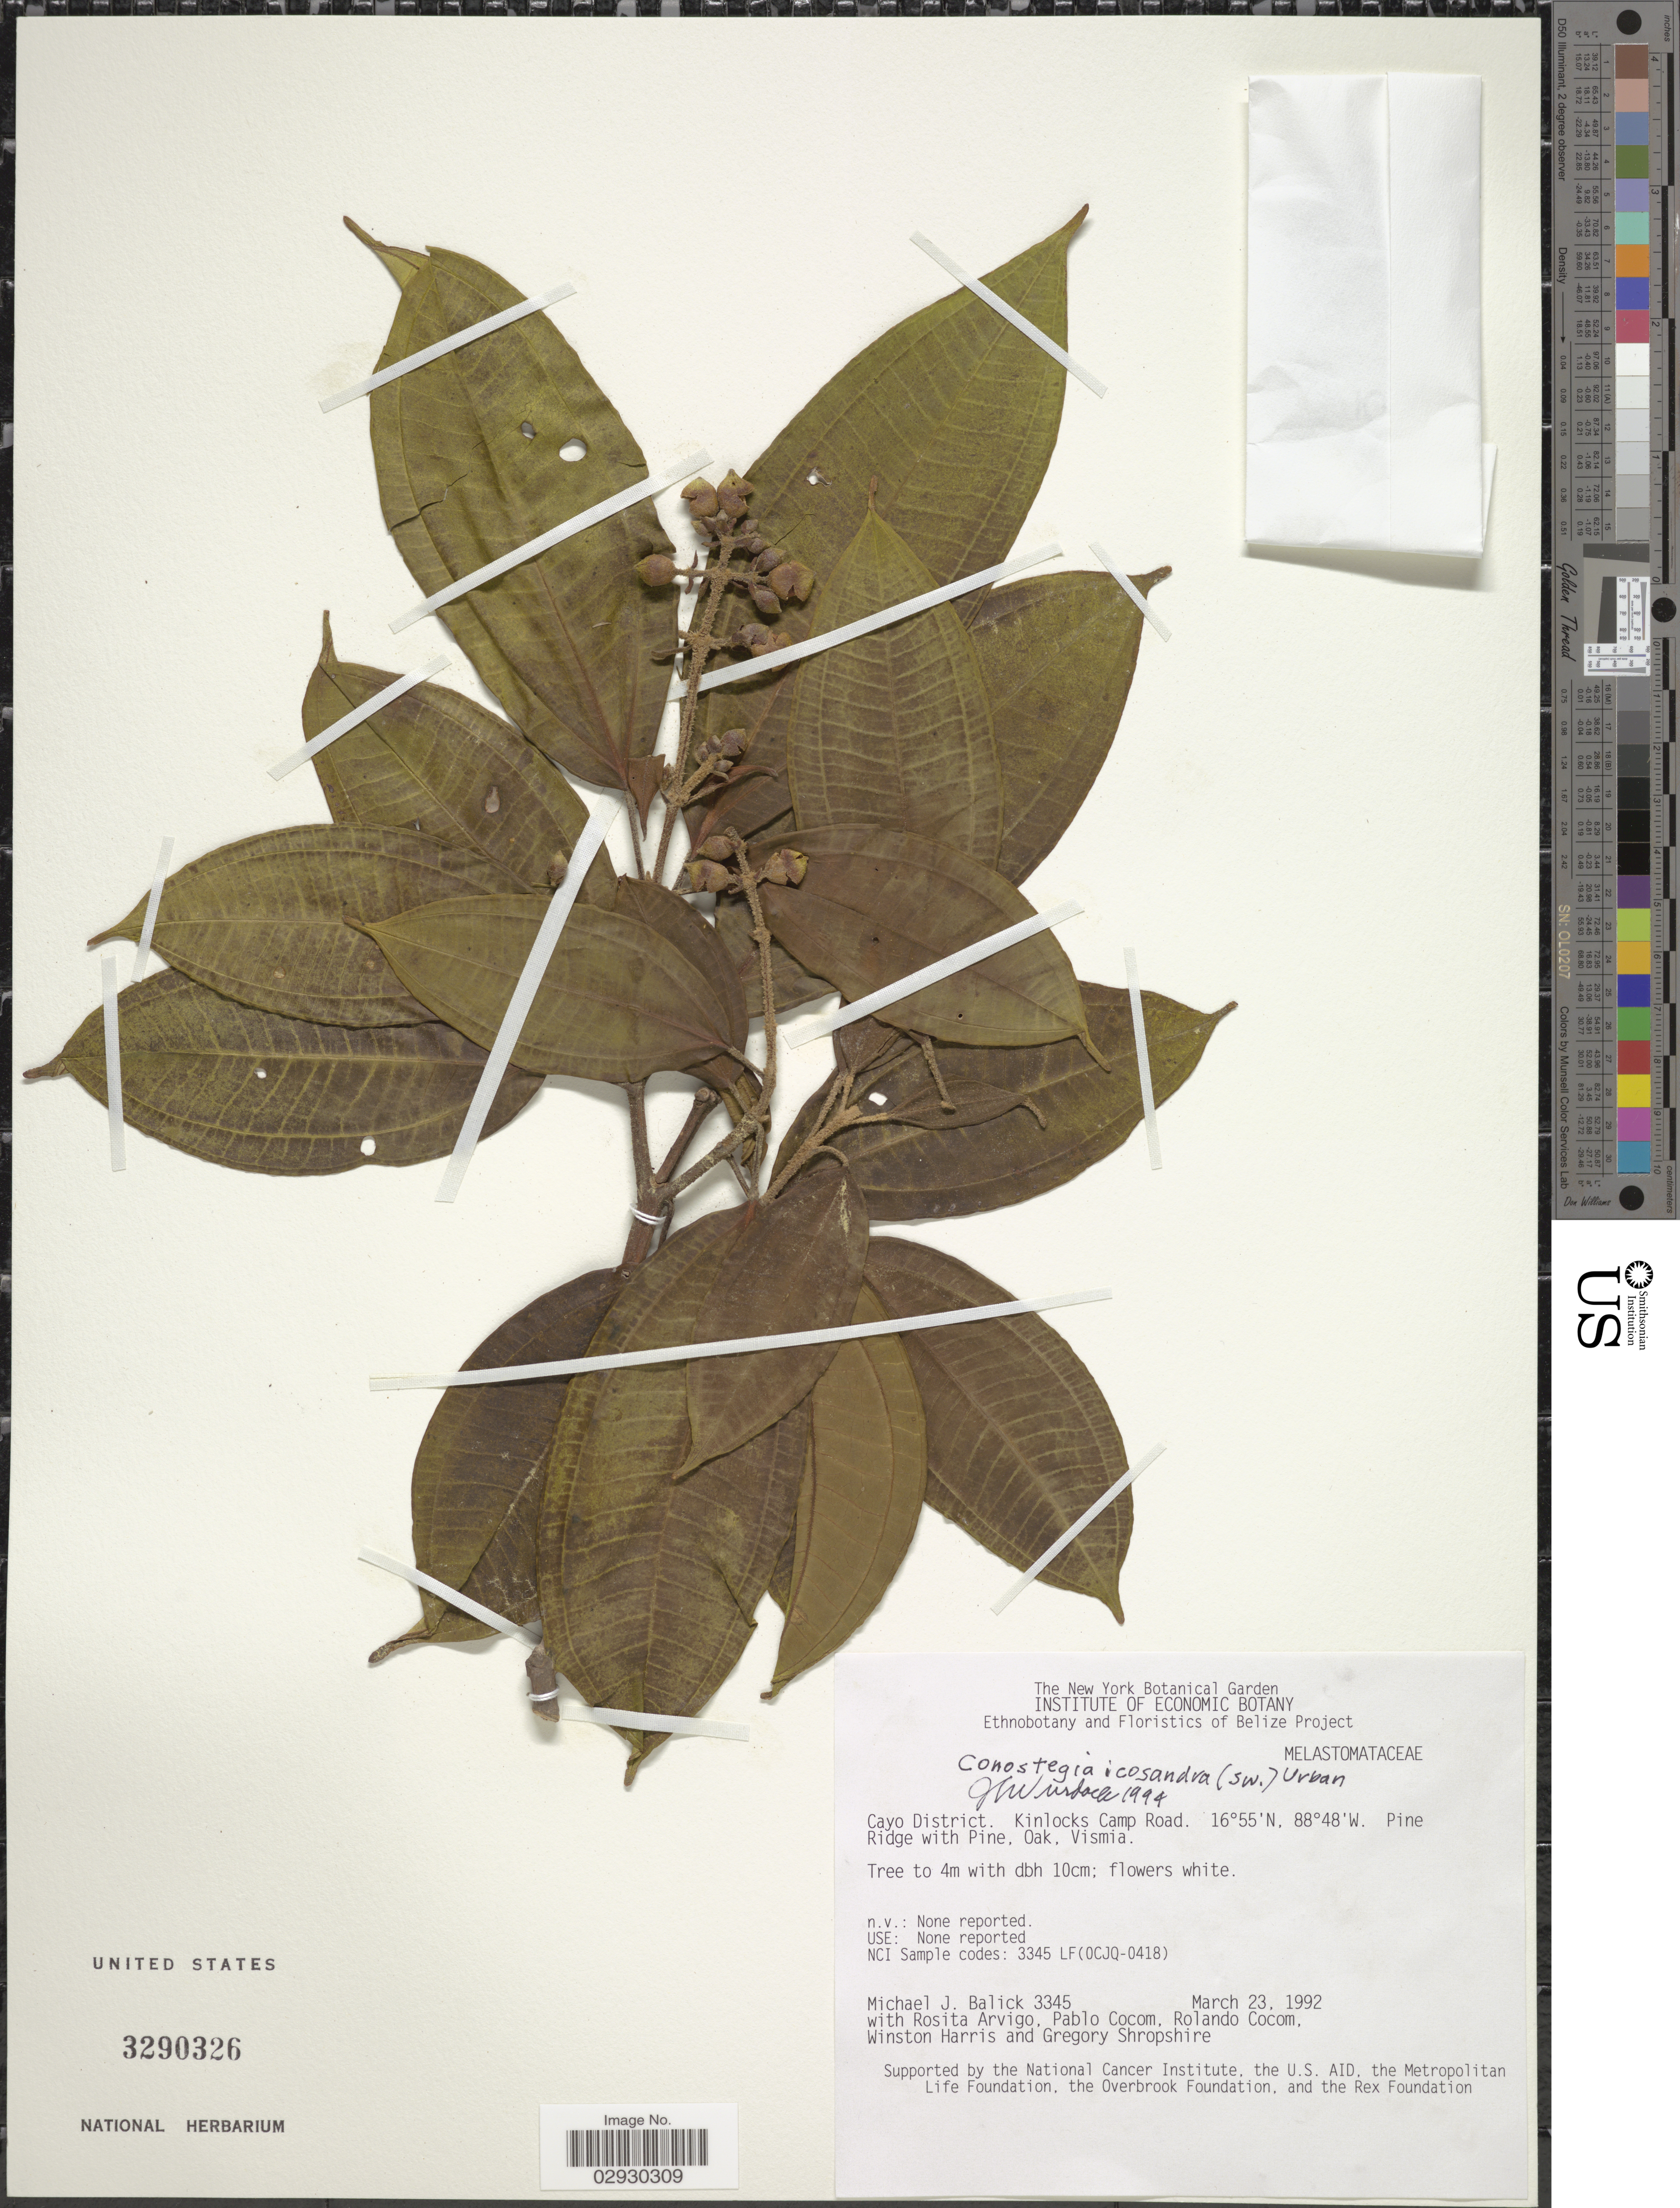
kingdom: Plantae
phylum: Tracheophyta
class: Magnoliopsida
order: Myrtales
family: Melastomataceae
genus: Conostegia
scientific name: Conostegia icosandra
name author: (Sw.) Urb.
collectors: M. J. Balick, R. Arvigo, P. Cocom, R. Cocon & et al.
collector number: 3345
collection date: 1992-03-23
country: Belize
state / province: Cayo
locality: Cayo District. Kinlocks Camp Road.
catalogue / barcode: US 3290326